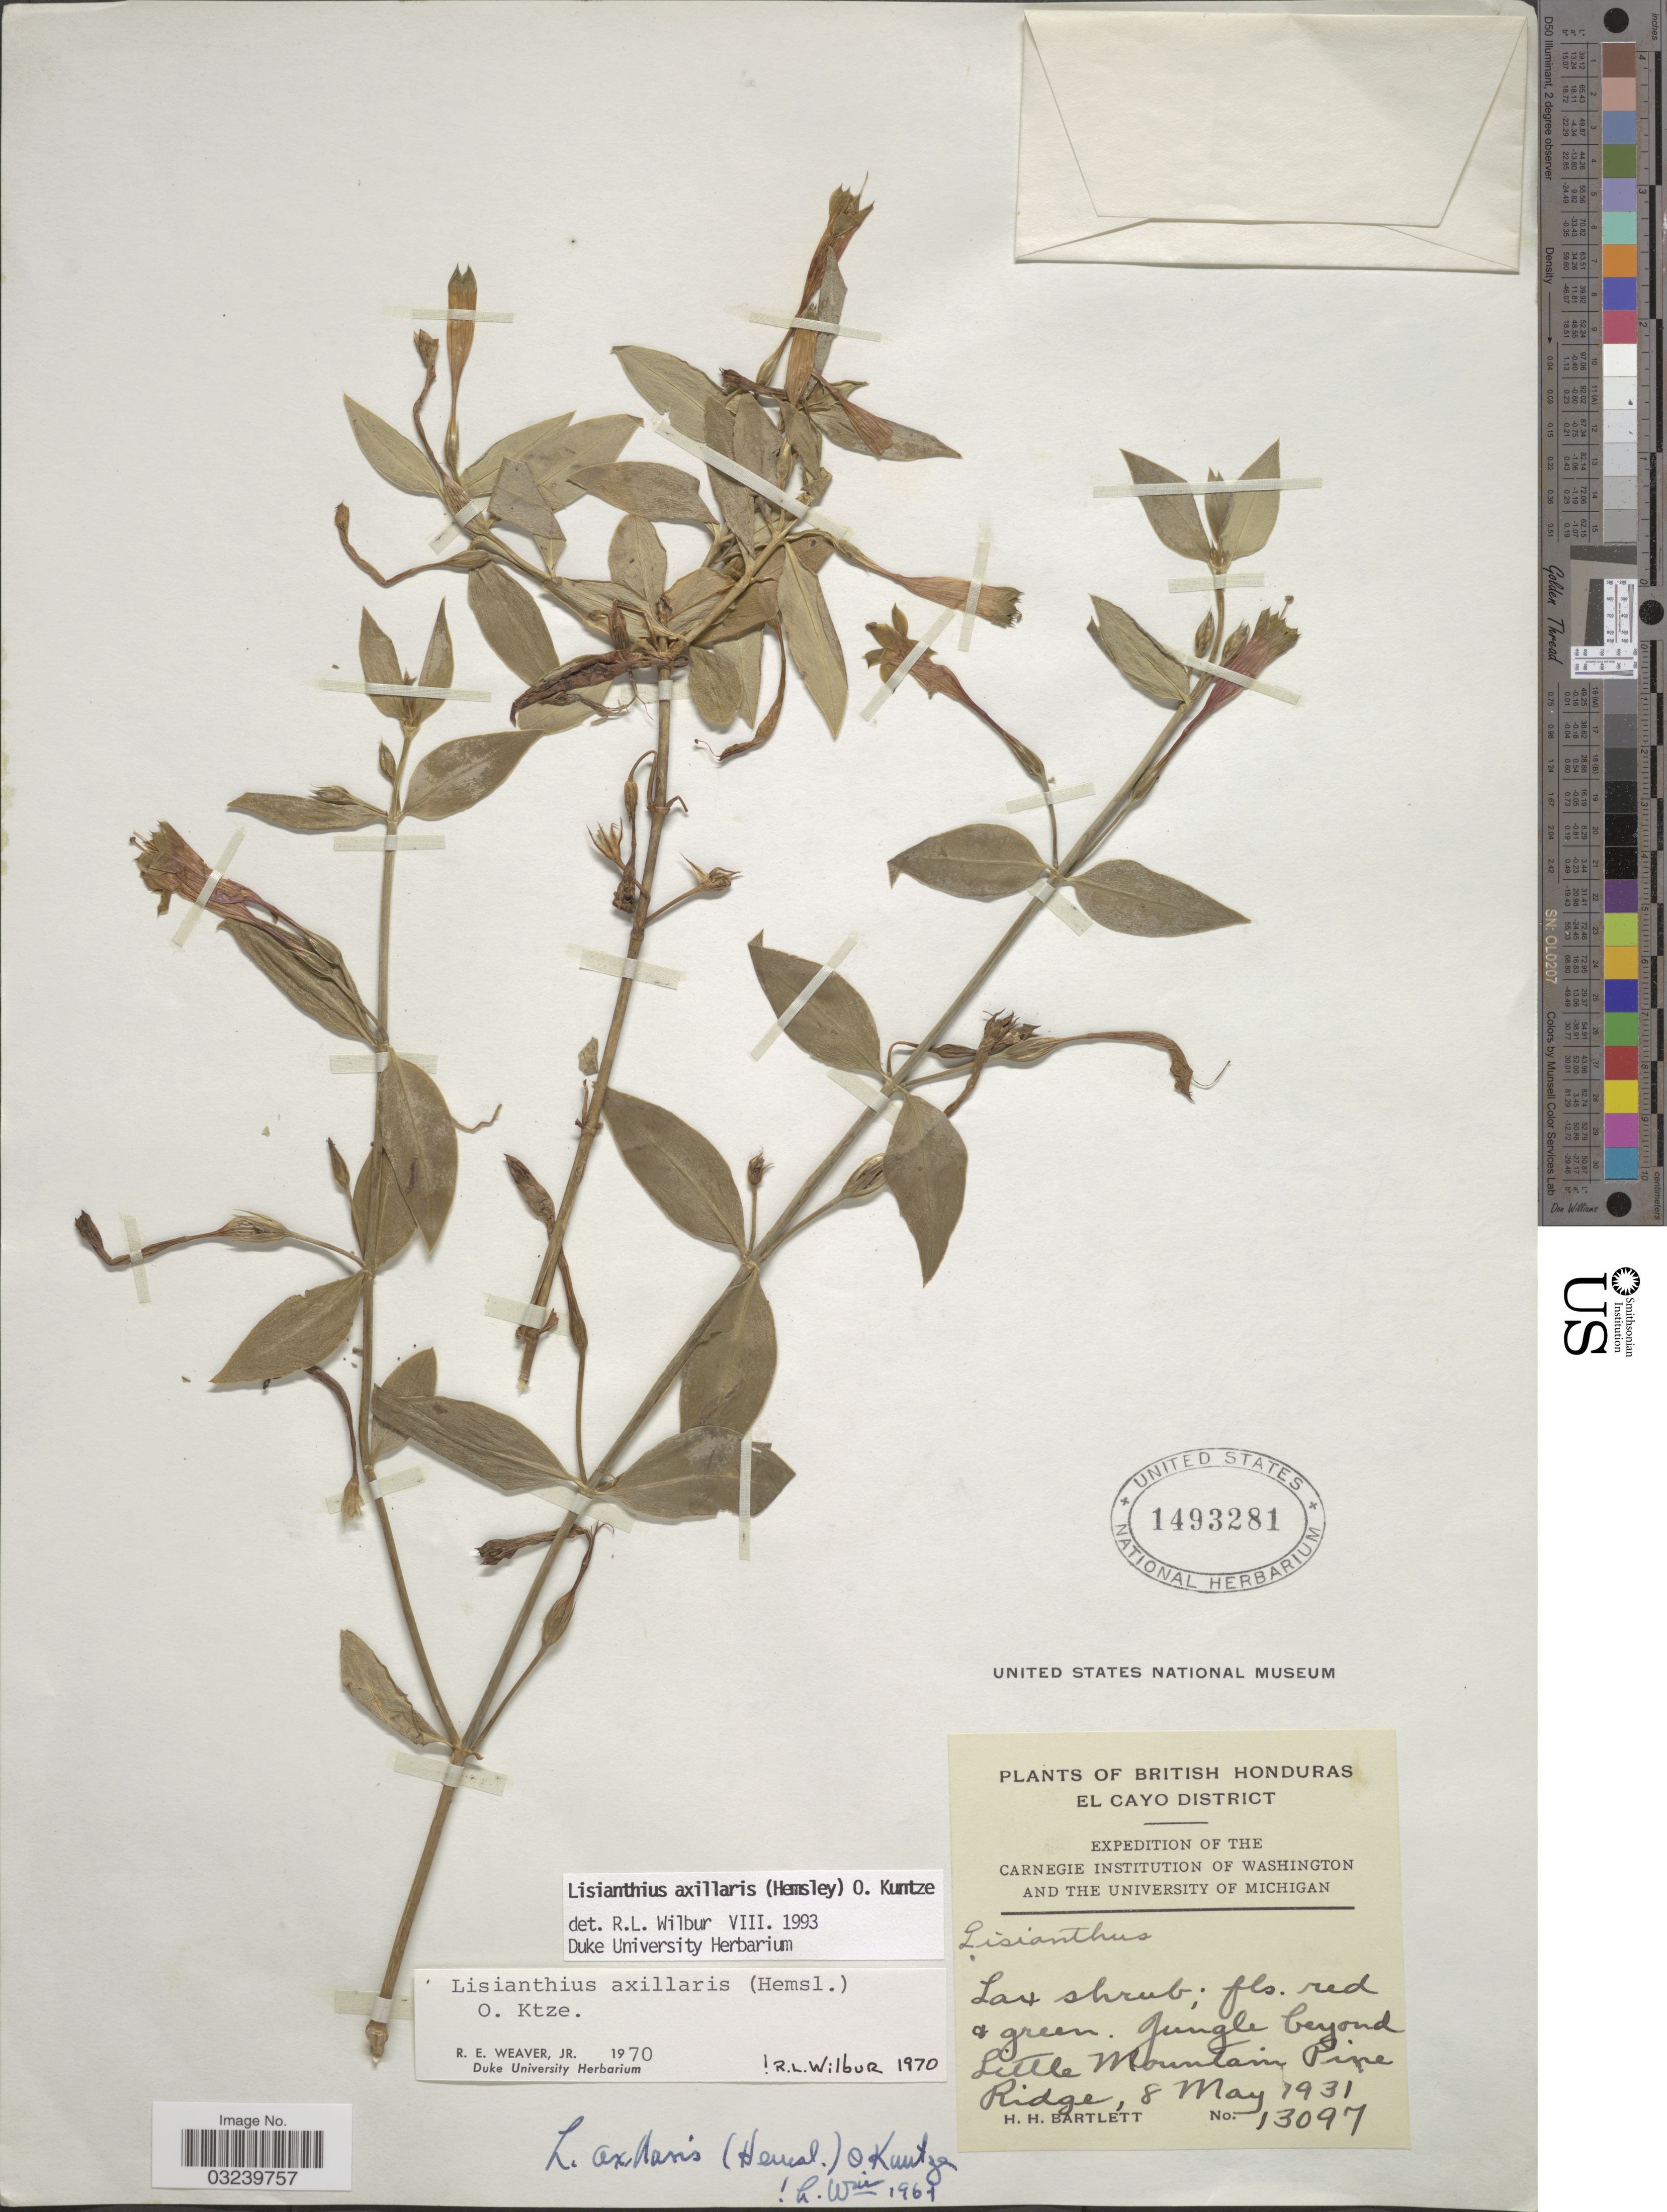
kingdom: Plantae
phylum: Tracheophyta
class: Magnoliopsida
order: Gentianales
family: Gentianaceae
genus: Lisianthius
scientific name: Lisianthius axillaris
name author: (Hemsl.) Kuntze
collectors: H. H. Bartlett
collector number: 13097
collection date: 1931-05-08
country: Belize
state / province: Cayo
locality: British Honduras, El Cayo District, Jungle beyond Little Mountain Pine Ridge.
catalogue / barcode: US 1493281